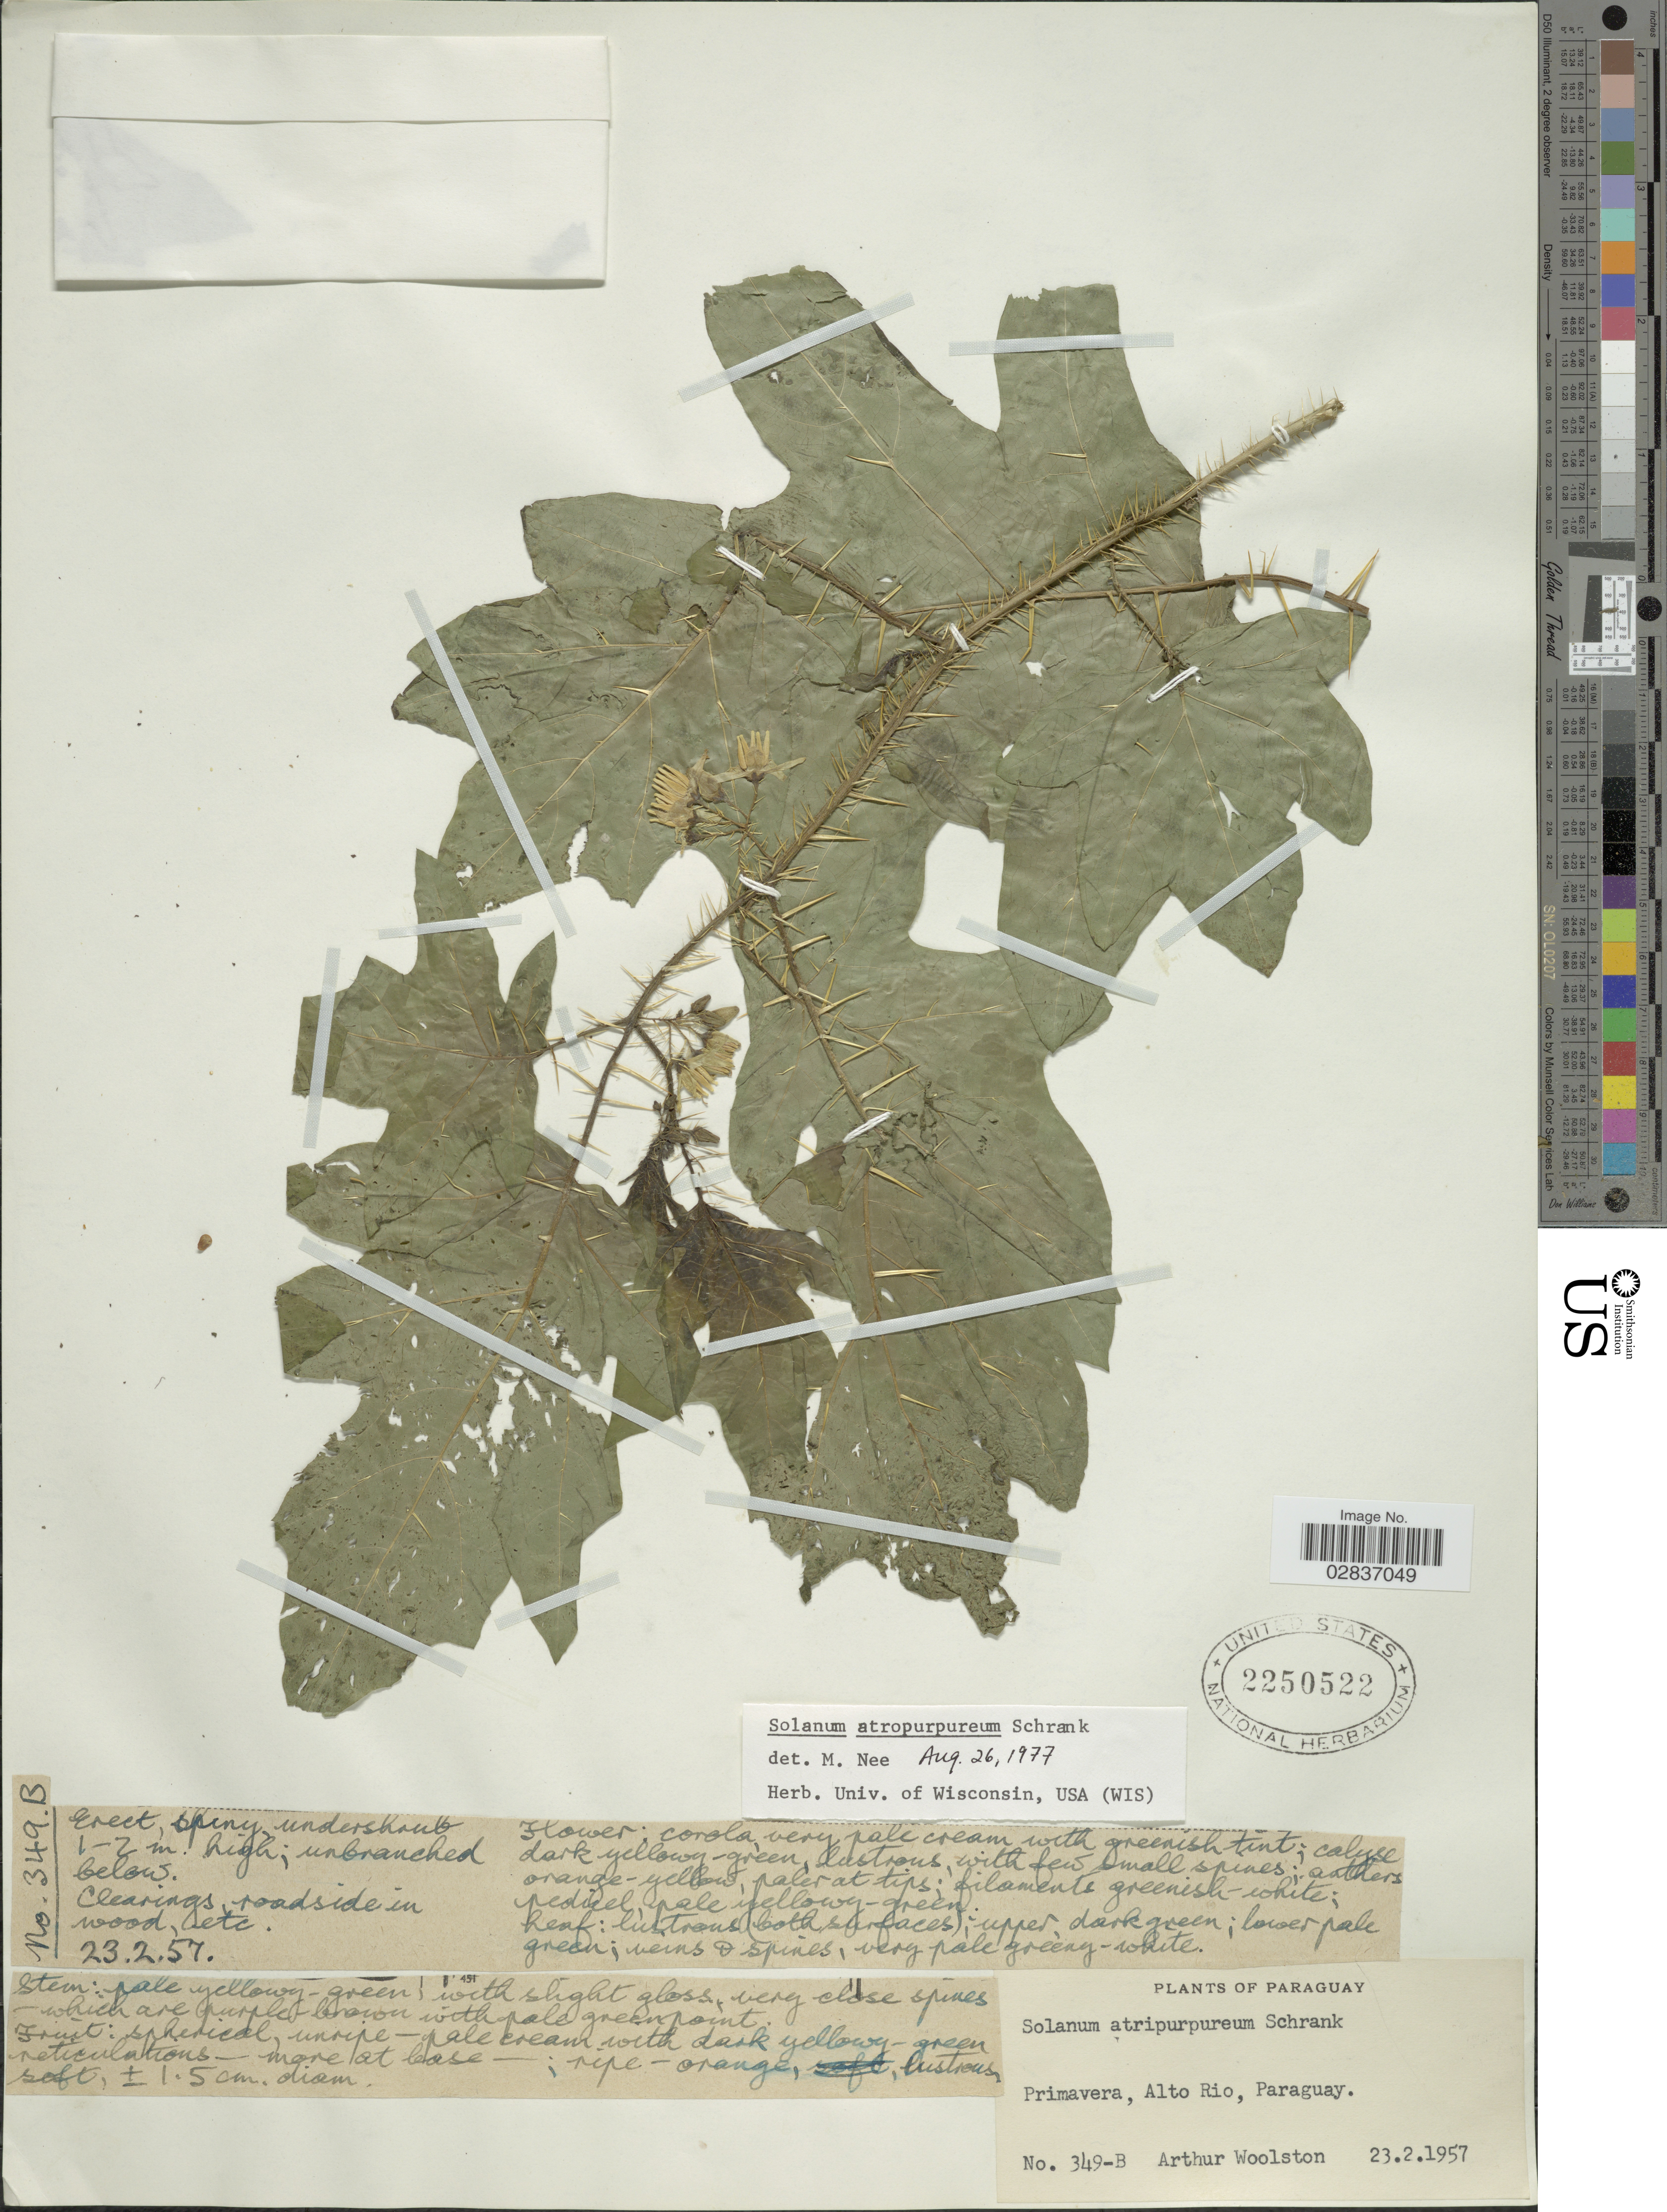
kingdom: Plantae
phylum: Tracheophyta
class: Magnoliopsida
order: Solanales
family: Solanaceae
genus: Solanum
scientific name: Solanum atropurpureum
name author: Schrank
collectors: A. L. Woolston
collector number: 349-B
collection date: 1957-02-23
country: Paraguay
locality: Primavera, Alto Rio.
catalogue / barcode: US 2250522